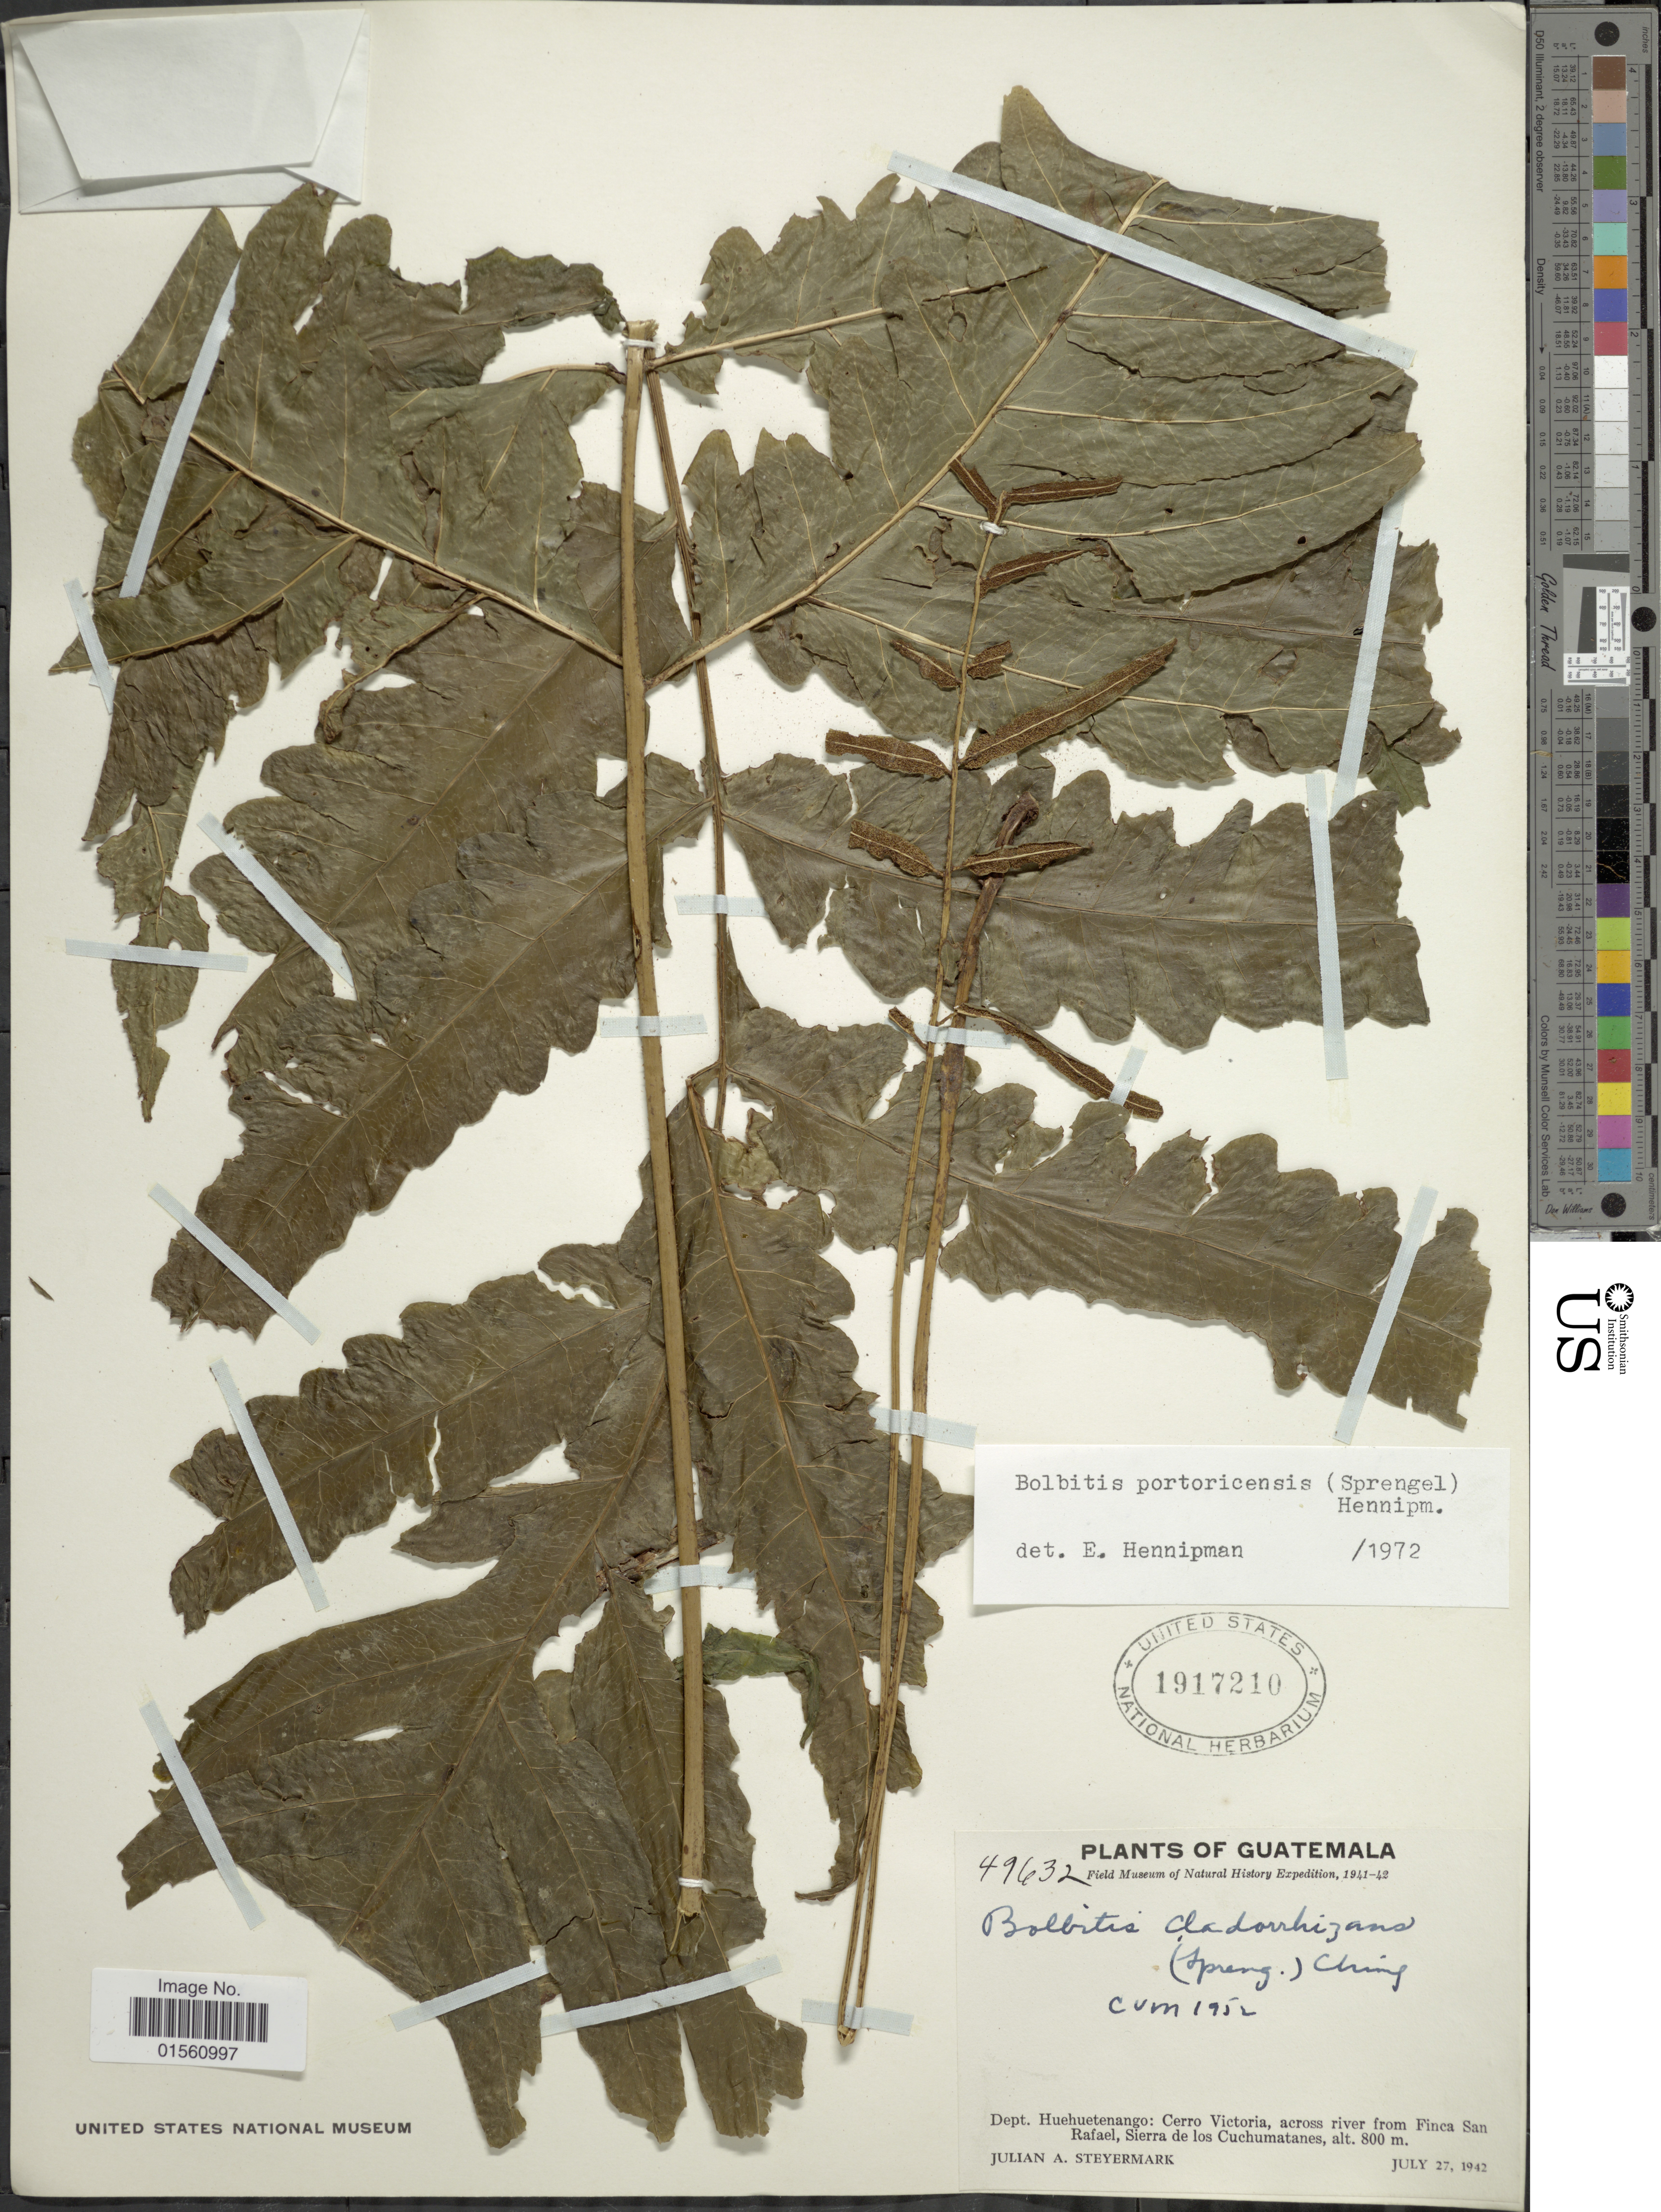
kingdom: Plantae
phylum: Tracheophyta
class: Polypodiopsida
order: Polypodiales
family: Dryopteridaceae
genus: Bolbitis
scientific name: Bolbitis portoricensis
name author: (Spreng.) Hennipman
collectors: J. Steyermark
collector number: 49632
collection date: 1942-07-27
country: Guatemala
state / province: Huehuetenango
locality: Cerro Victoria, across river from Finca San Rafael, Sierra de los Cuchumatanes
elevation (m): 800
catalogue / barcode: US 1917210